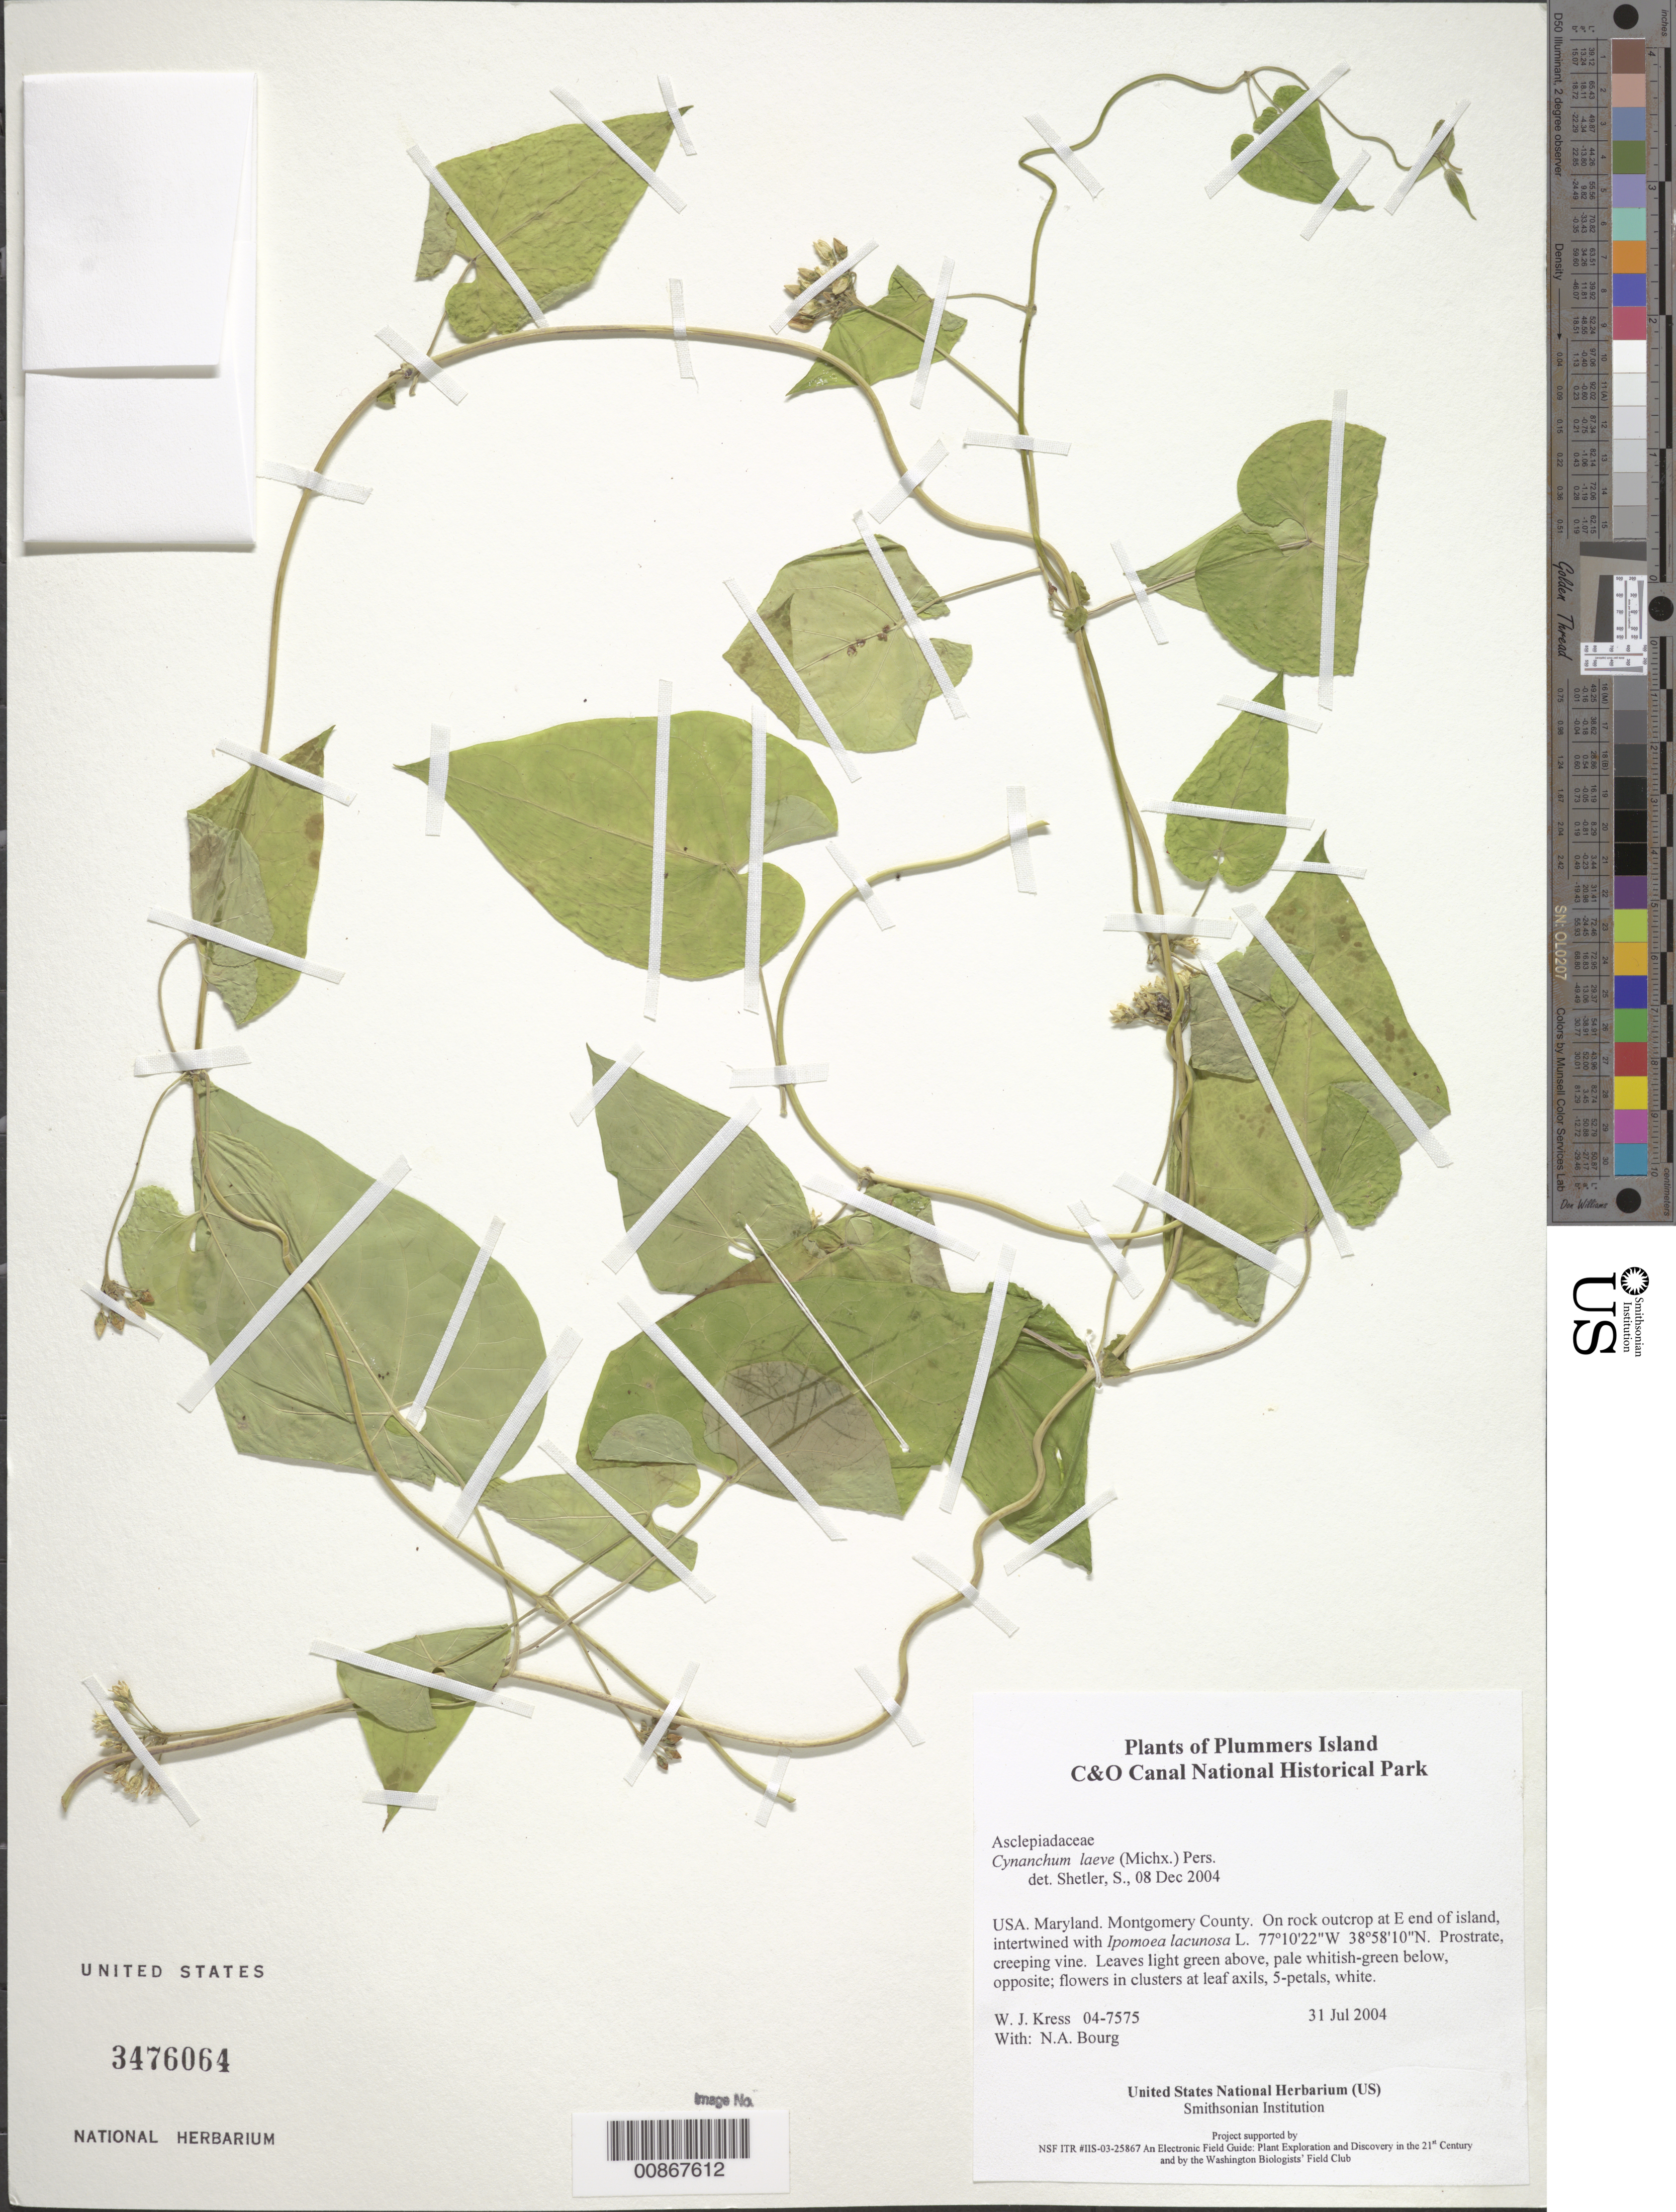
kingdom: Plantae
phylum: Tracheophyta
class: Magnoliopsida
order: Gentianales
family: Apocynaceae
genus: Cynanchum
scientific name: Cynanchum laeve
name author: (Michx.) Pers.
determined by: Shetler, Stanwyn G., (US), NMNH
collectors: W. J. Kress & N. A. Bourg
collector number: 04-7575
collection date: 2004-07-31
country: United States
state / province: Maryland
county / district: Montgomery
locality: Chesapeake and Ohio Canal National Historical Park, Plummers Island. On rock outcrop at E. end of island, intertwined with Ipomoea lacunosa L.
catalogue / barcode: US 3476064